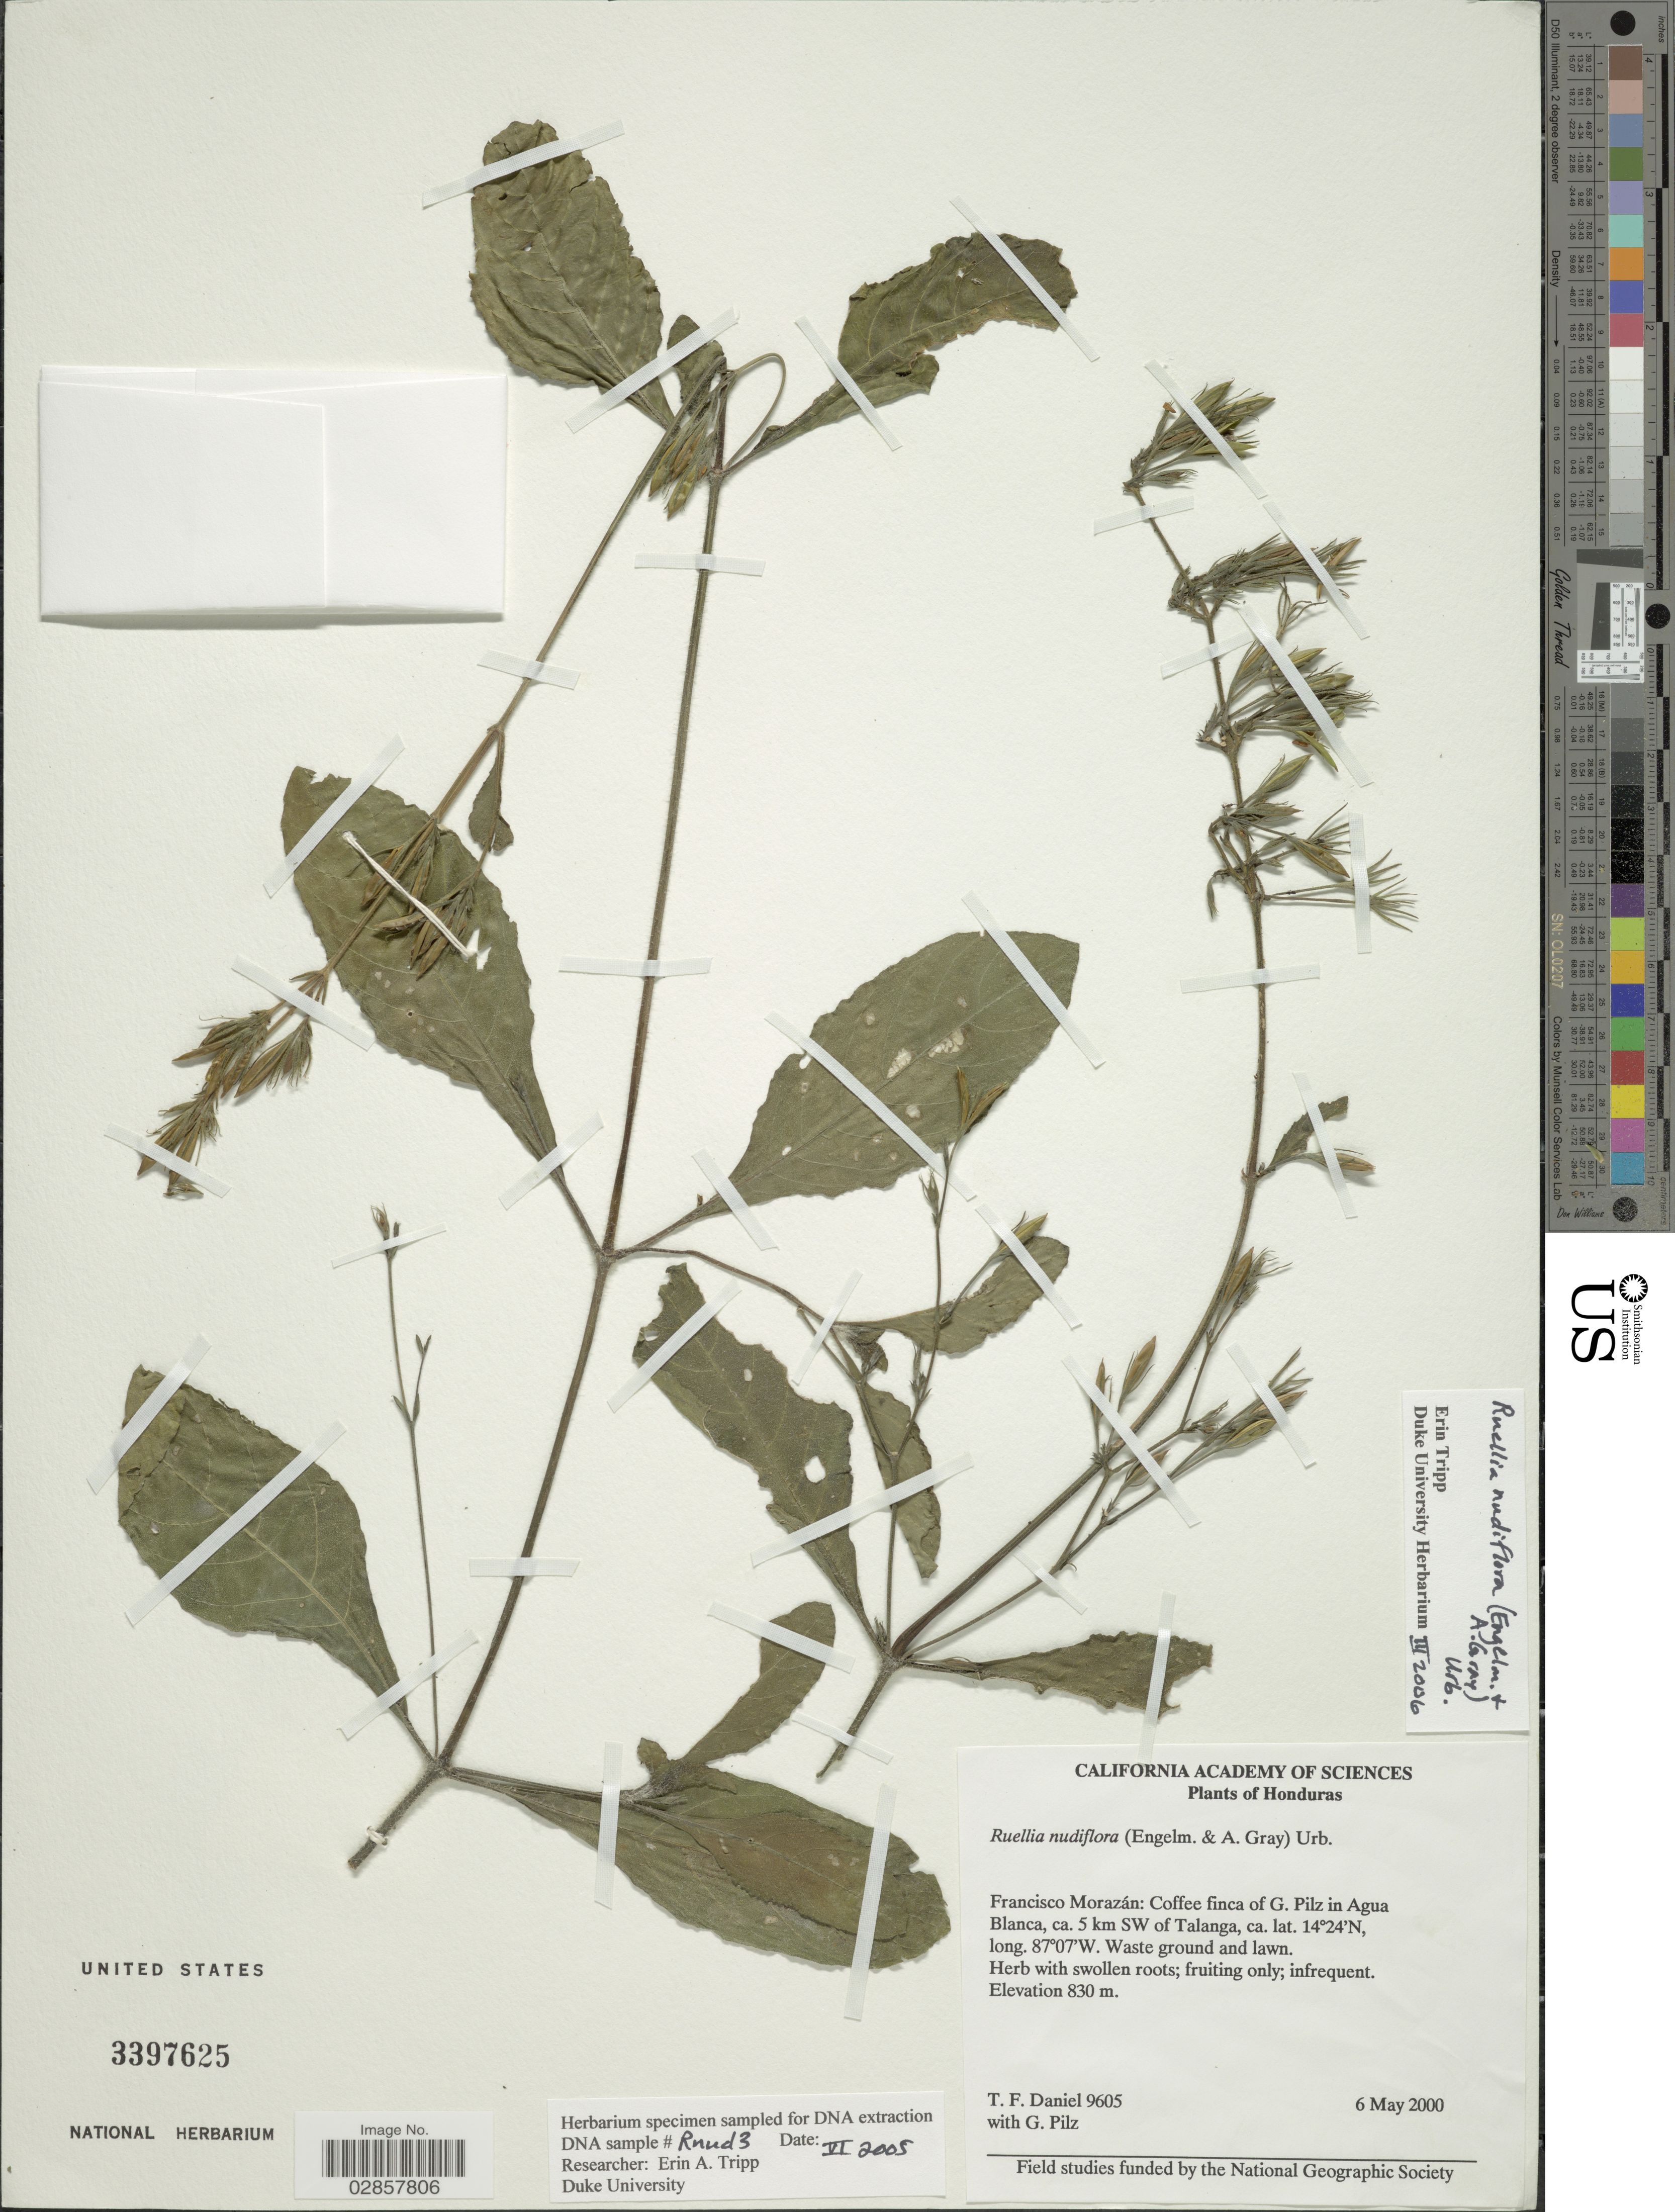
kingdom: Plantae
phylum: Tracheophyta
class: Magnoliopsida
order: Lamiales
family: Acanthaceae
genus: Ruellia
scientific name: Ruellia nudiflora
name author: (Engelm. & A. Gray) Urb.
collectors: T. F. Daniel & G. E. Pilz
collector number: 9605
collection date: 2000-05-06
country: Honduras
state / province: Fco. Morazán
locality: Francisco Morazán: Coffee finca of G. Pilz in Agua Blanca, ca. 5 km SW of Talanga.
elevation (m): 830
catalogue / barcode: US 3397625